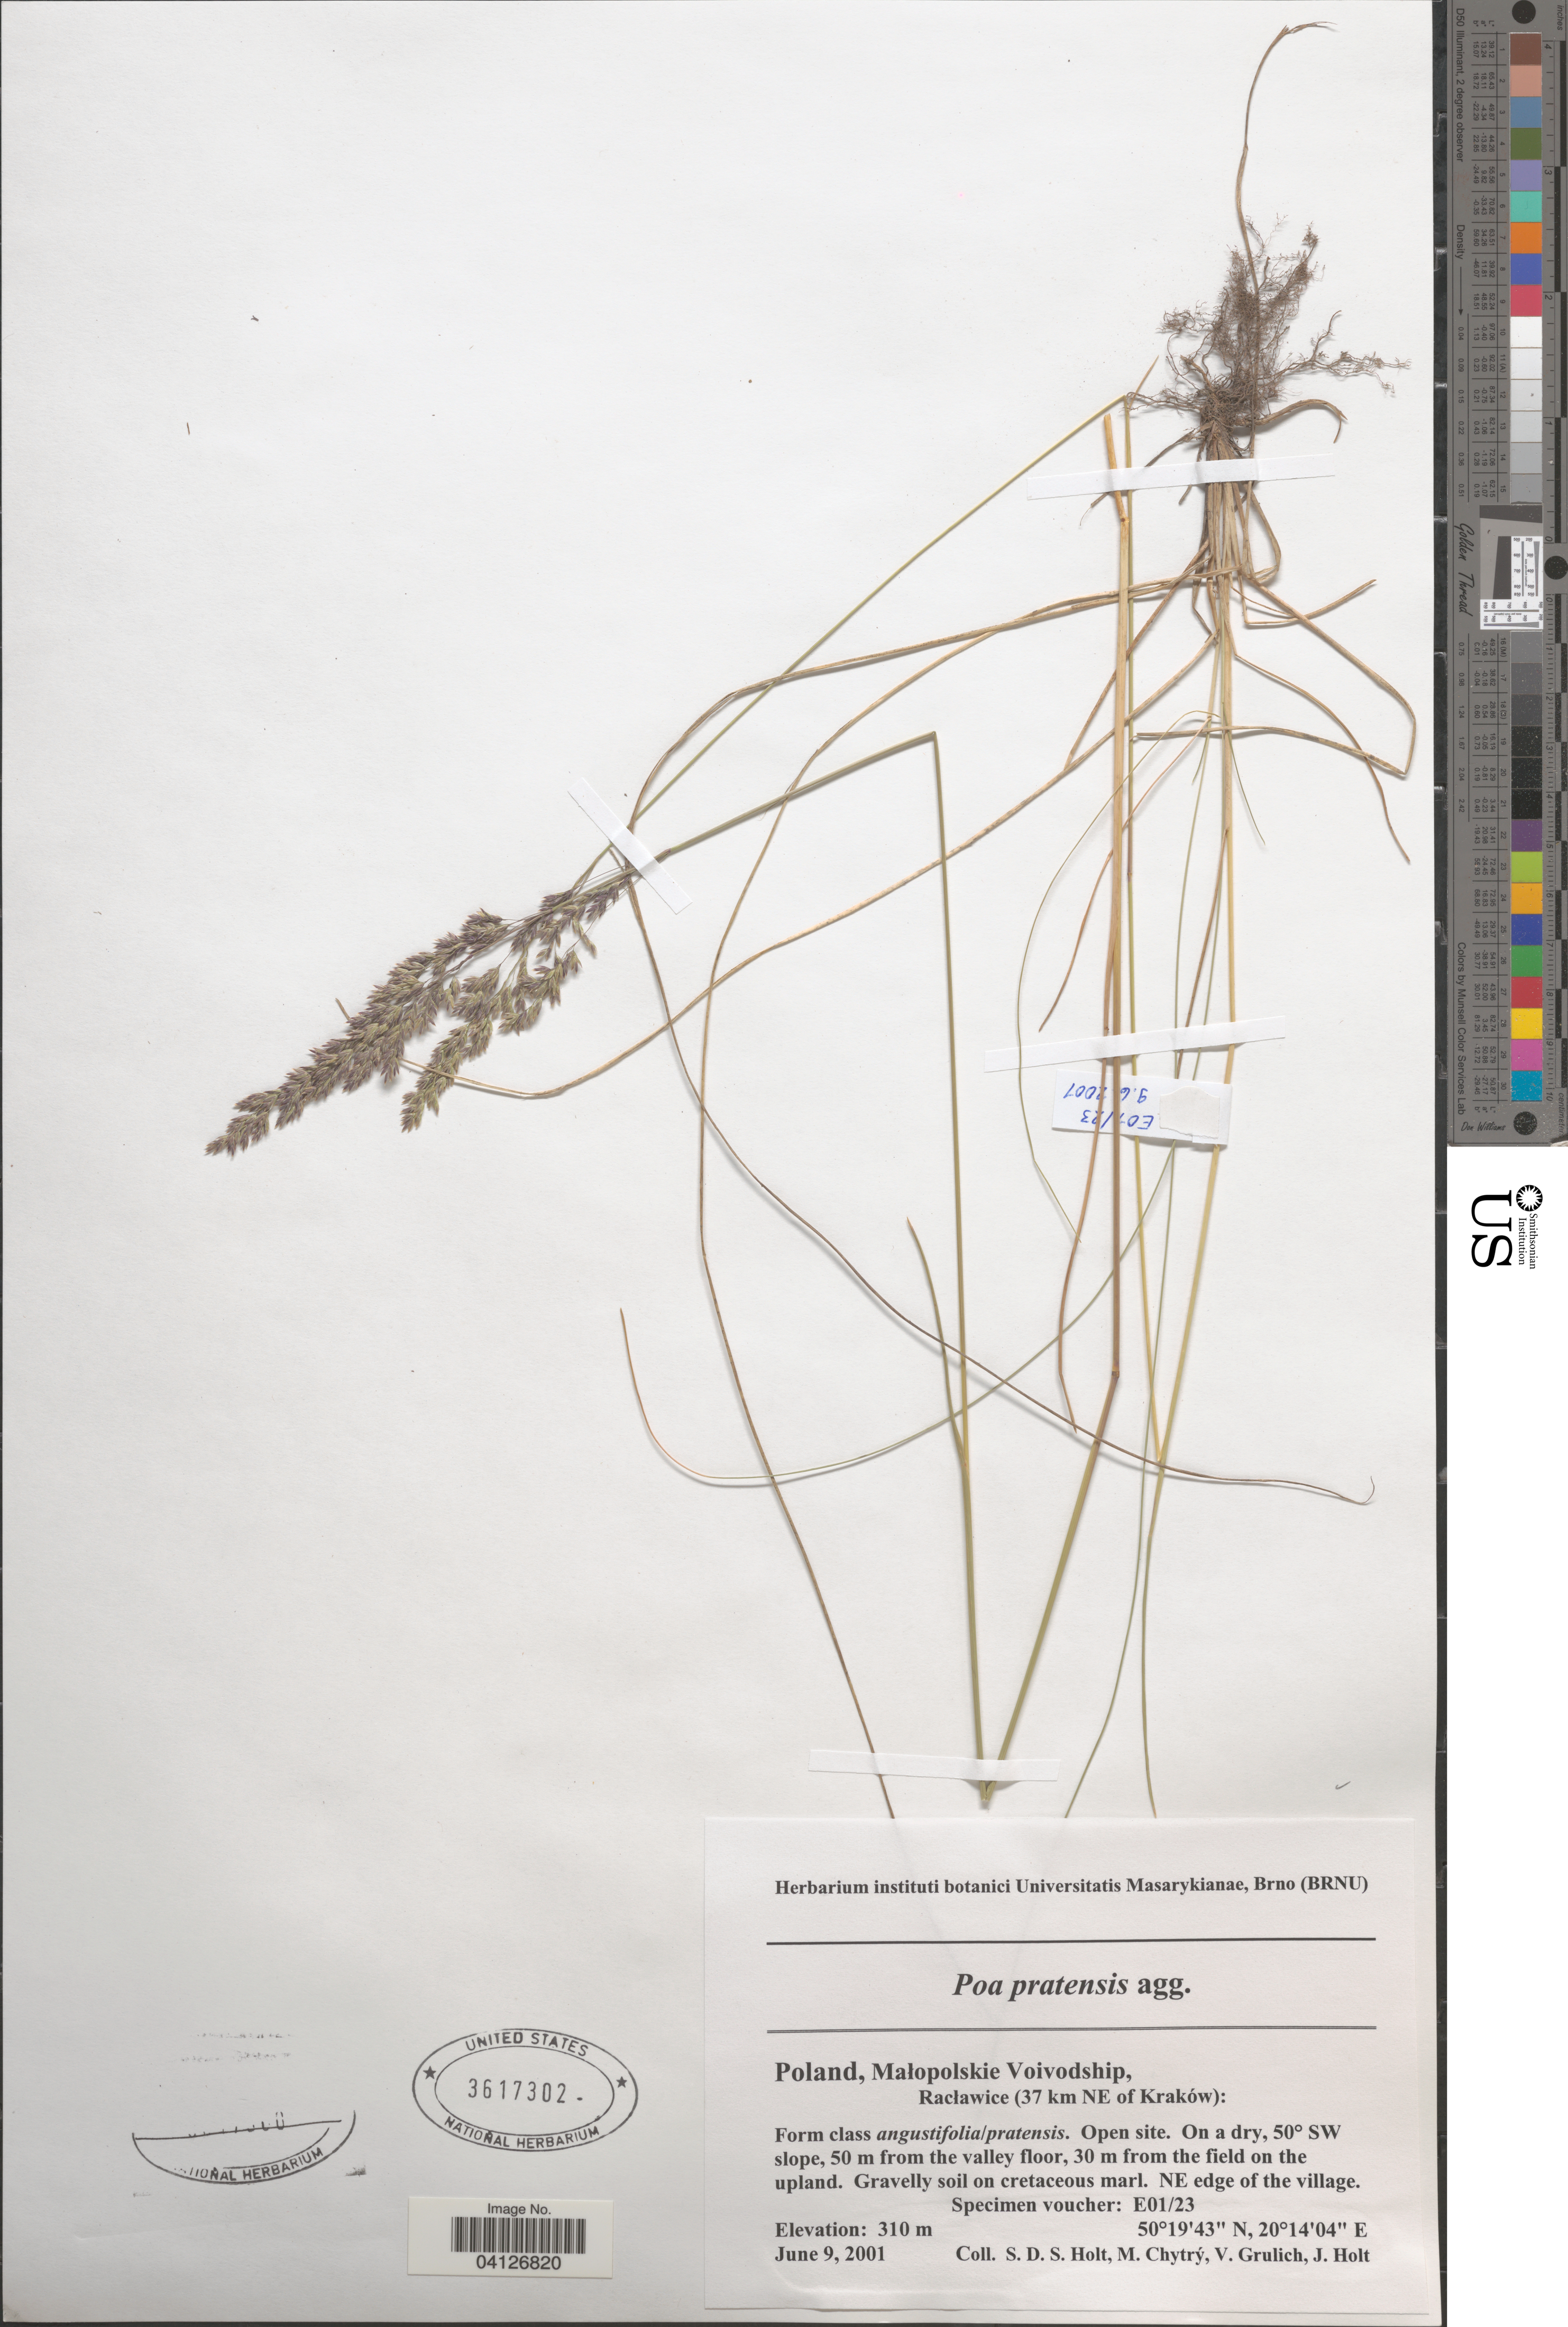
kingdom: Plantae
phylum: Tracheophyta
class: Liliopsida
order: Poales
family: Poaceae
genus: Poa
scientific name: Poa pratensis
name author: L.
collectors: S. Holt, M. Chytrý, V. Grulich & J. Holt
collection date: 2001-06-09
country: Poland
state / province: Malopolskie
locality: Malopolskie Voivodship, Raclawice (37 km NE of Kraków): 50° SW slope, 50 m from the valley floor, 30 m from the field on the upland. NE edge of the village.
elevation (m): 310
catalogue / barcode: US 3617302